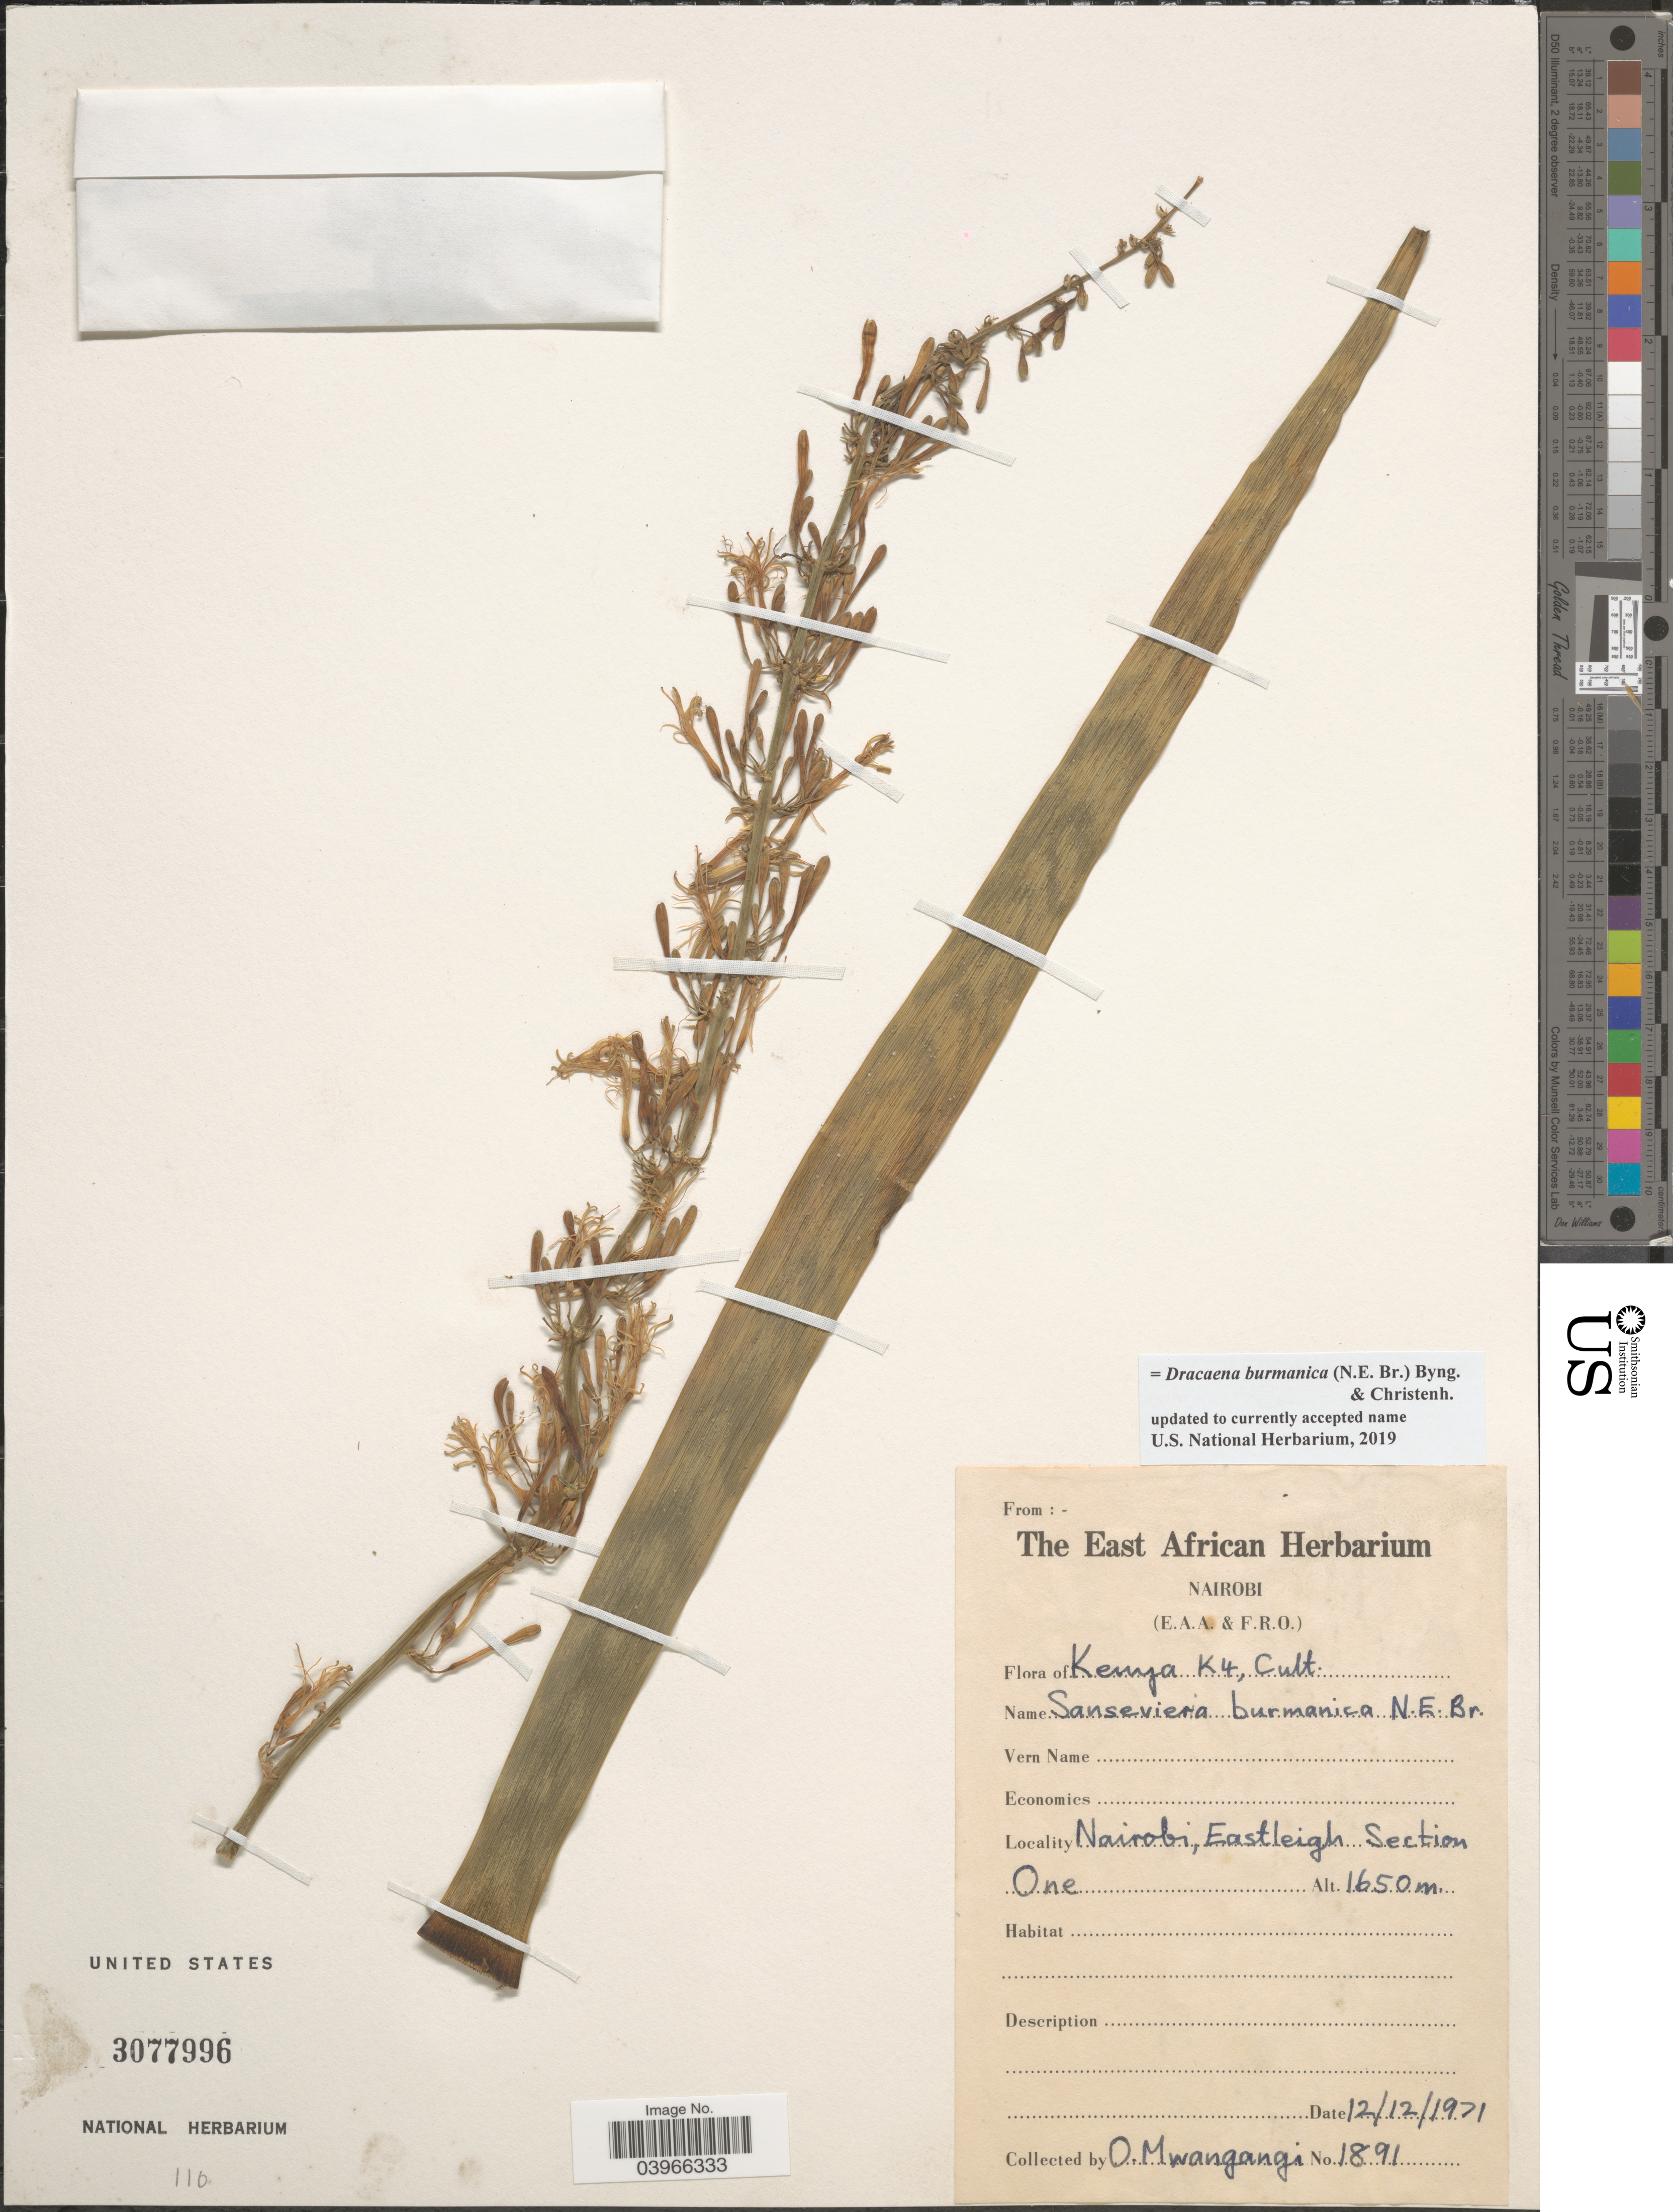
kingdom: Plantae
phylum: Tracheophyta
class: Liliopsida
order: Asparagales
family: Asparagaceae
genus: Dracaena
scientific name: Dracaena burmanica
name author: (N.E. Br. & Labroy) Byng & Christenh.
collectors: O. M. Mwangangi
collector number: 1891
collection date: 1971-12-12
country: Kenya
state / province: Nairobi Area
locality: Kenya K4. Nairobi, Eastleigh Section One.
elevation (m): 1650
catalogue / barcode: US 3077996